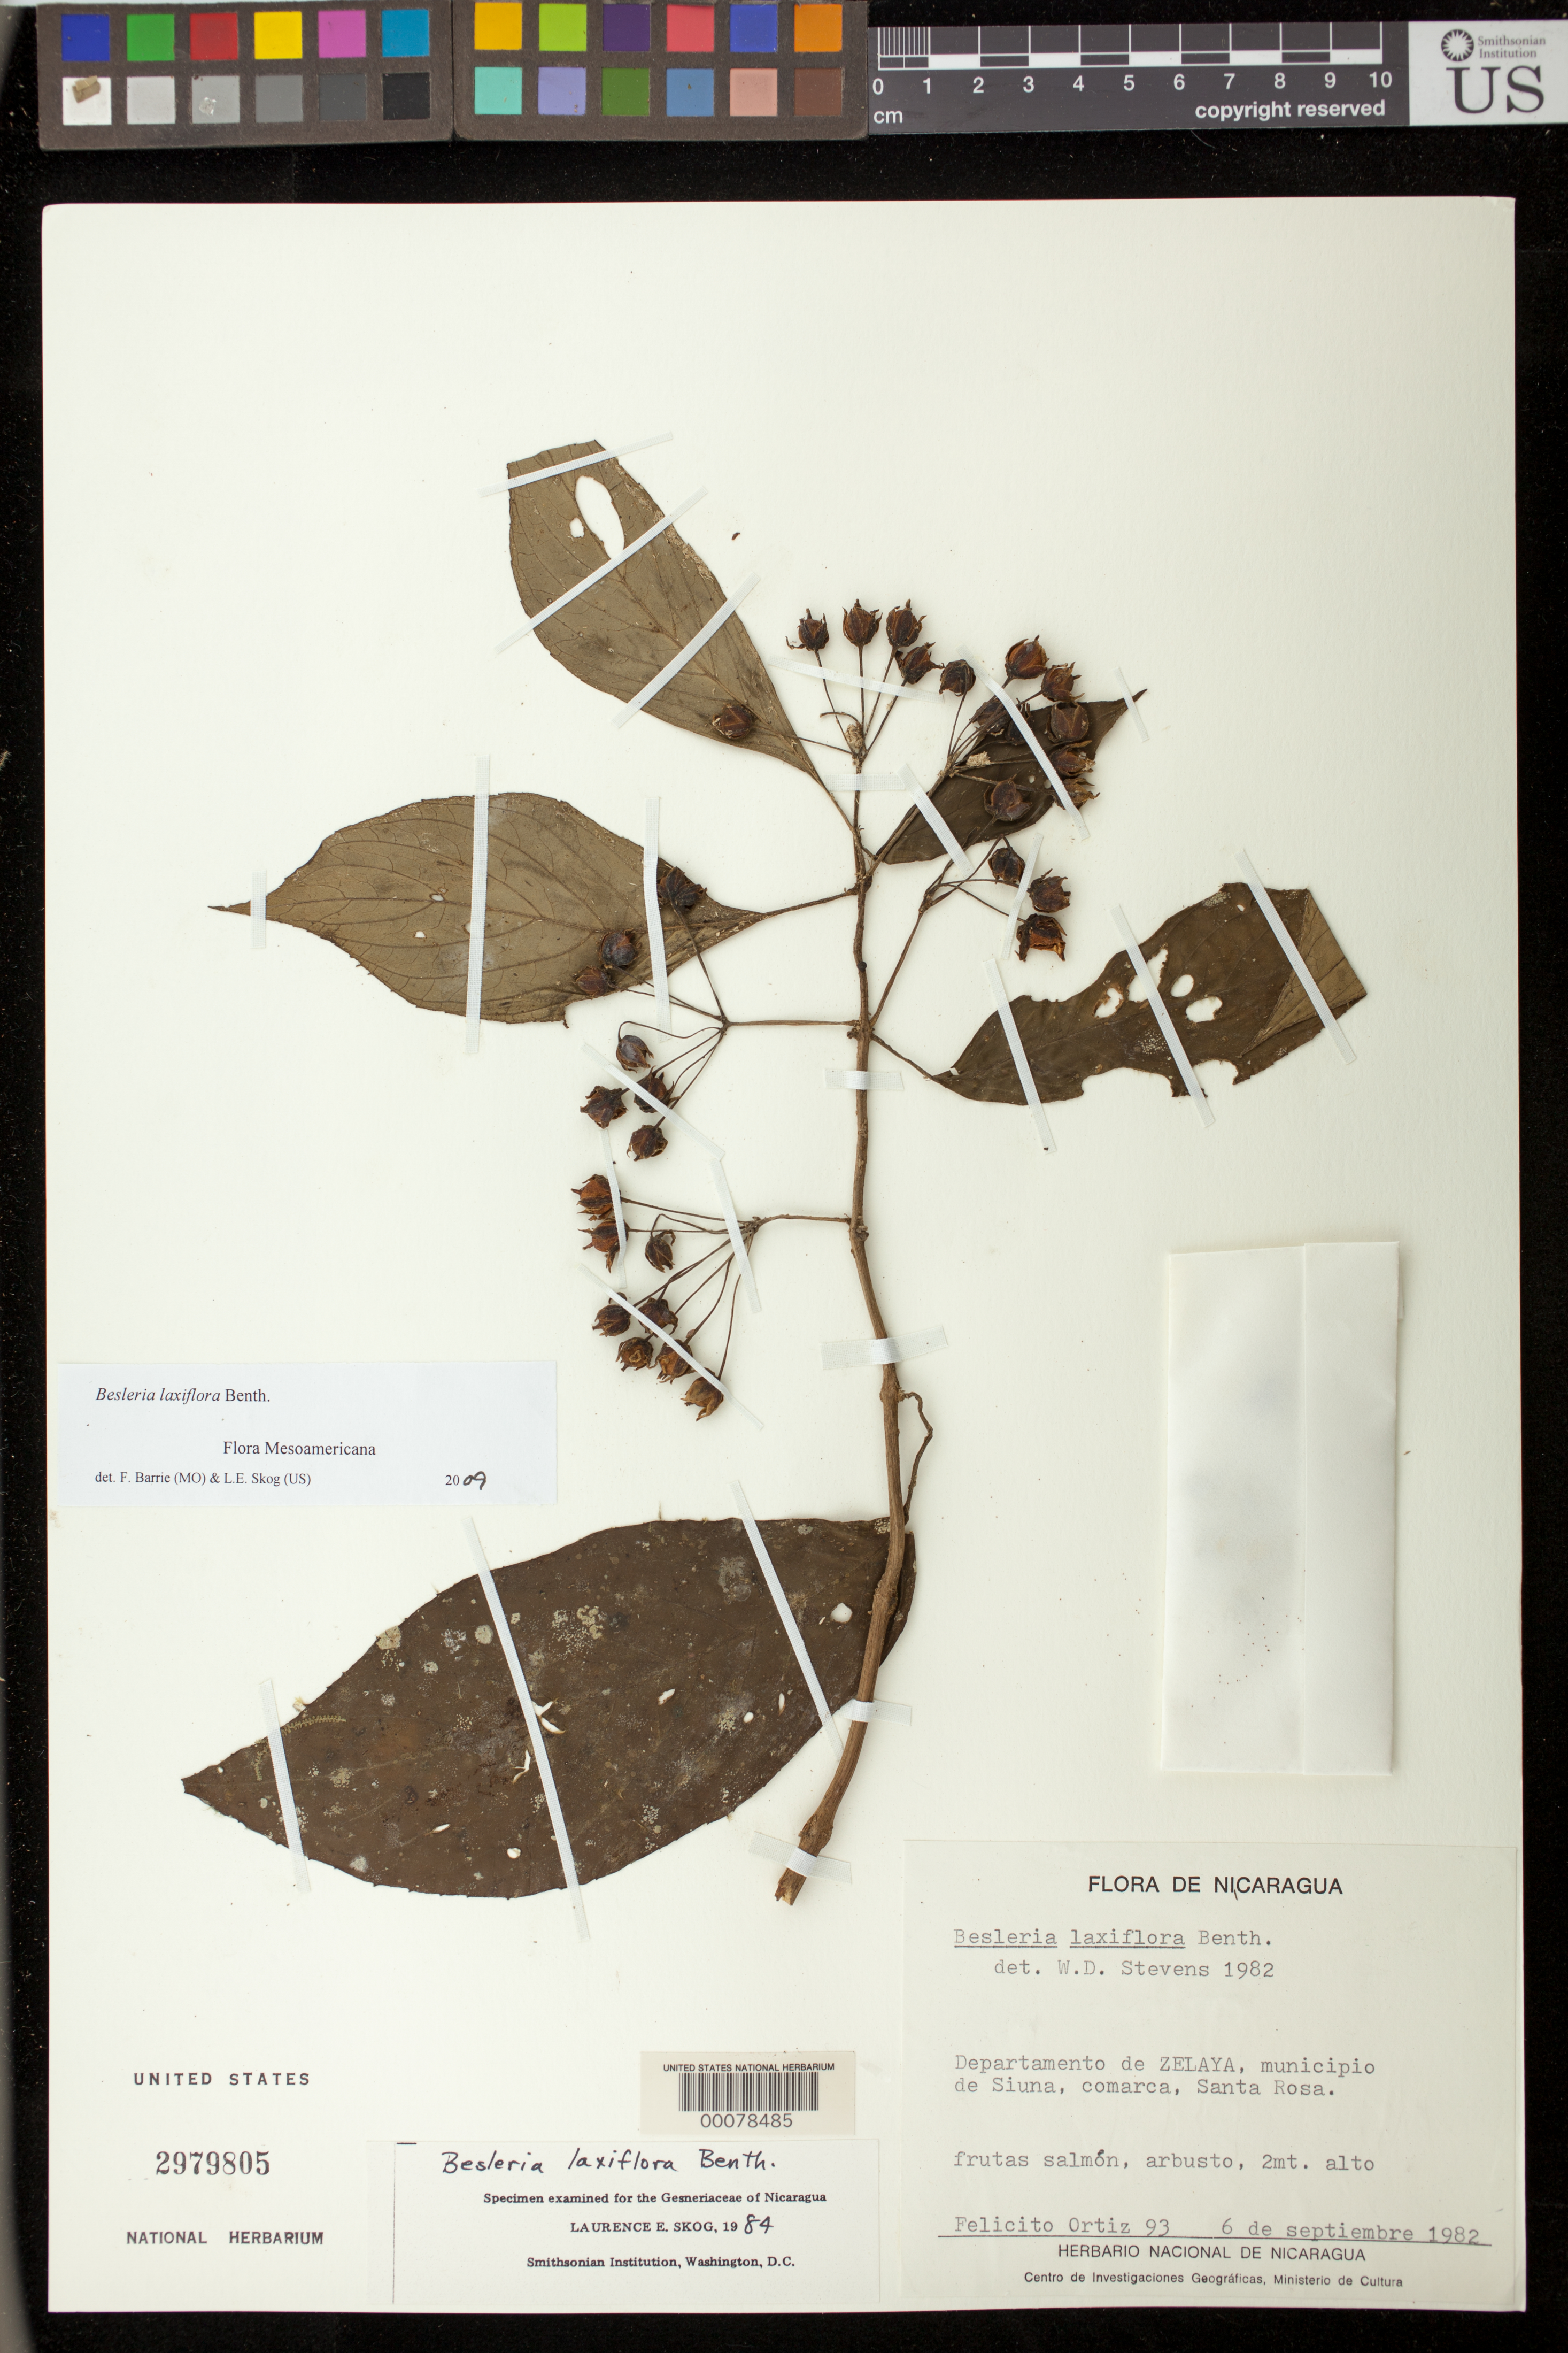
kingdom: Plantae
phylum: Tracheophyta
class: Magnoliopsida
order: Lamiales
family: Gesneriaceae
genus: Besleria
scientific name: Besleria laxiflora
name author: Benth.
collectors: F. Ortiz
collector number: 93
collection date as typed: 06 Sep 1982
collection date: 1982-09-06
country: Nicaragua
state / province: Atlántico Norte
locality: Municipio of Siuna, Comarca, Santa Rosa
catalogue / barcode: US 2979805